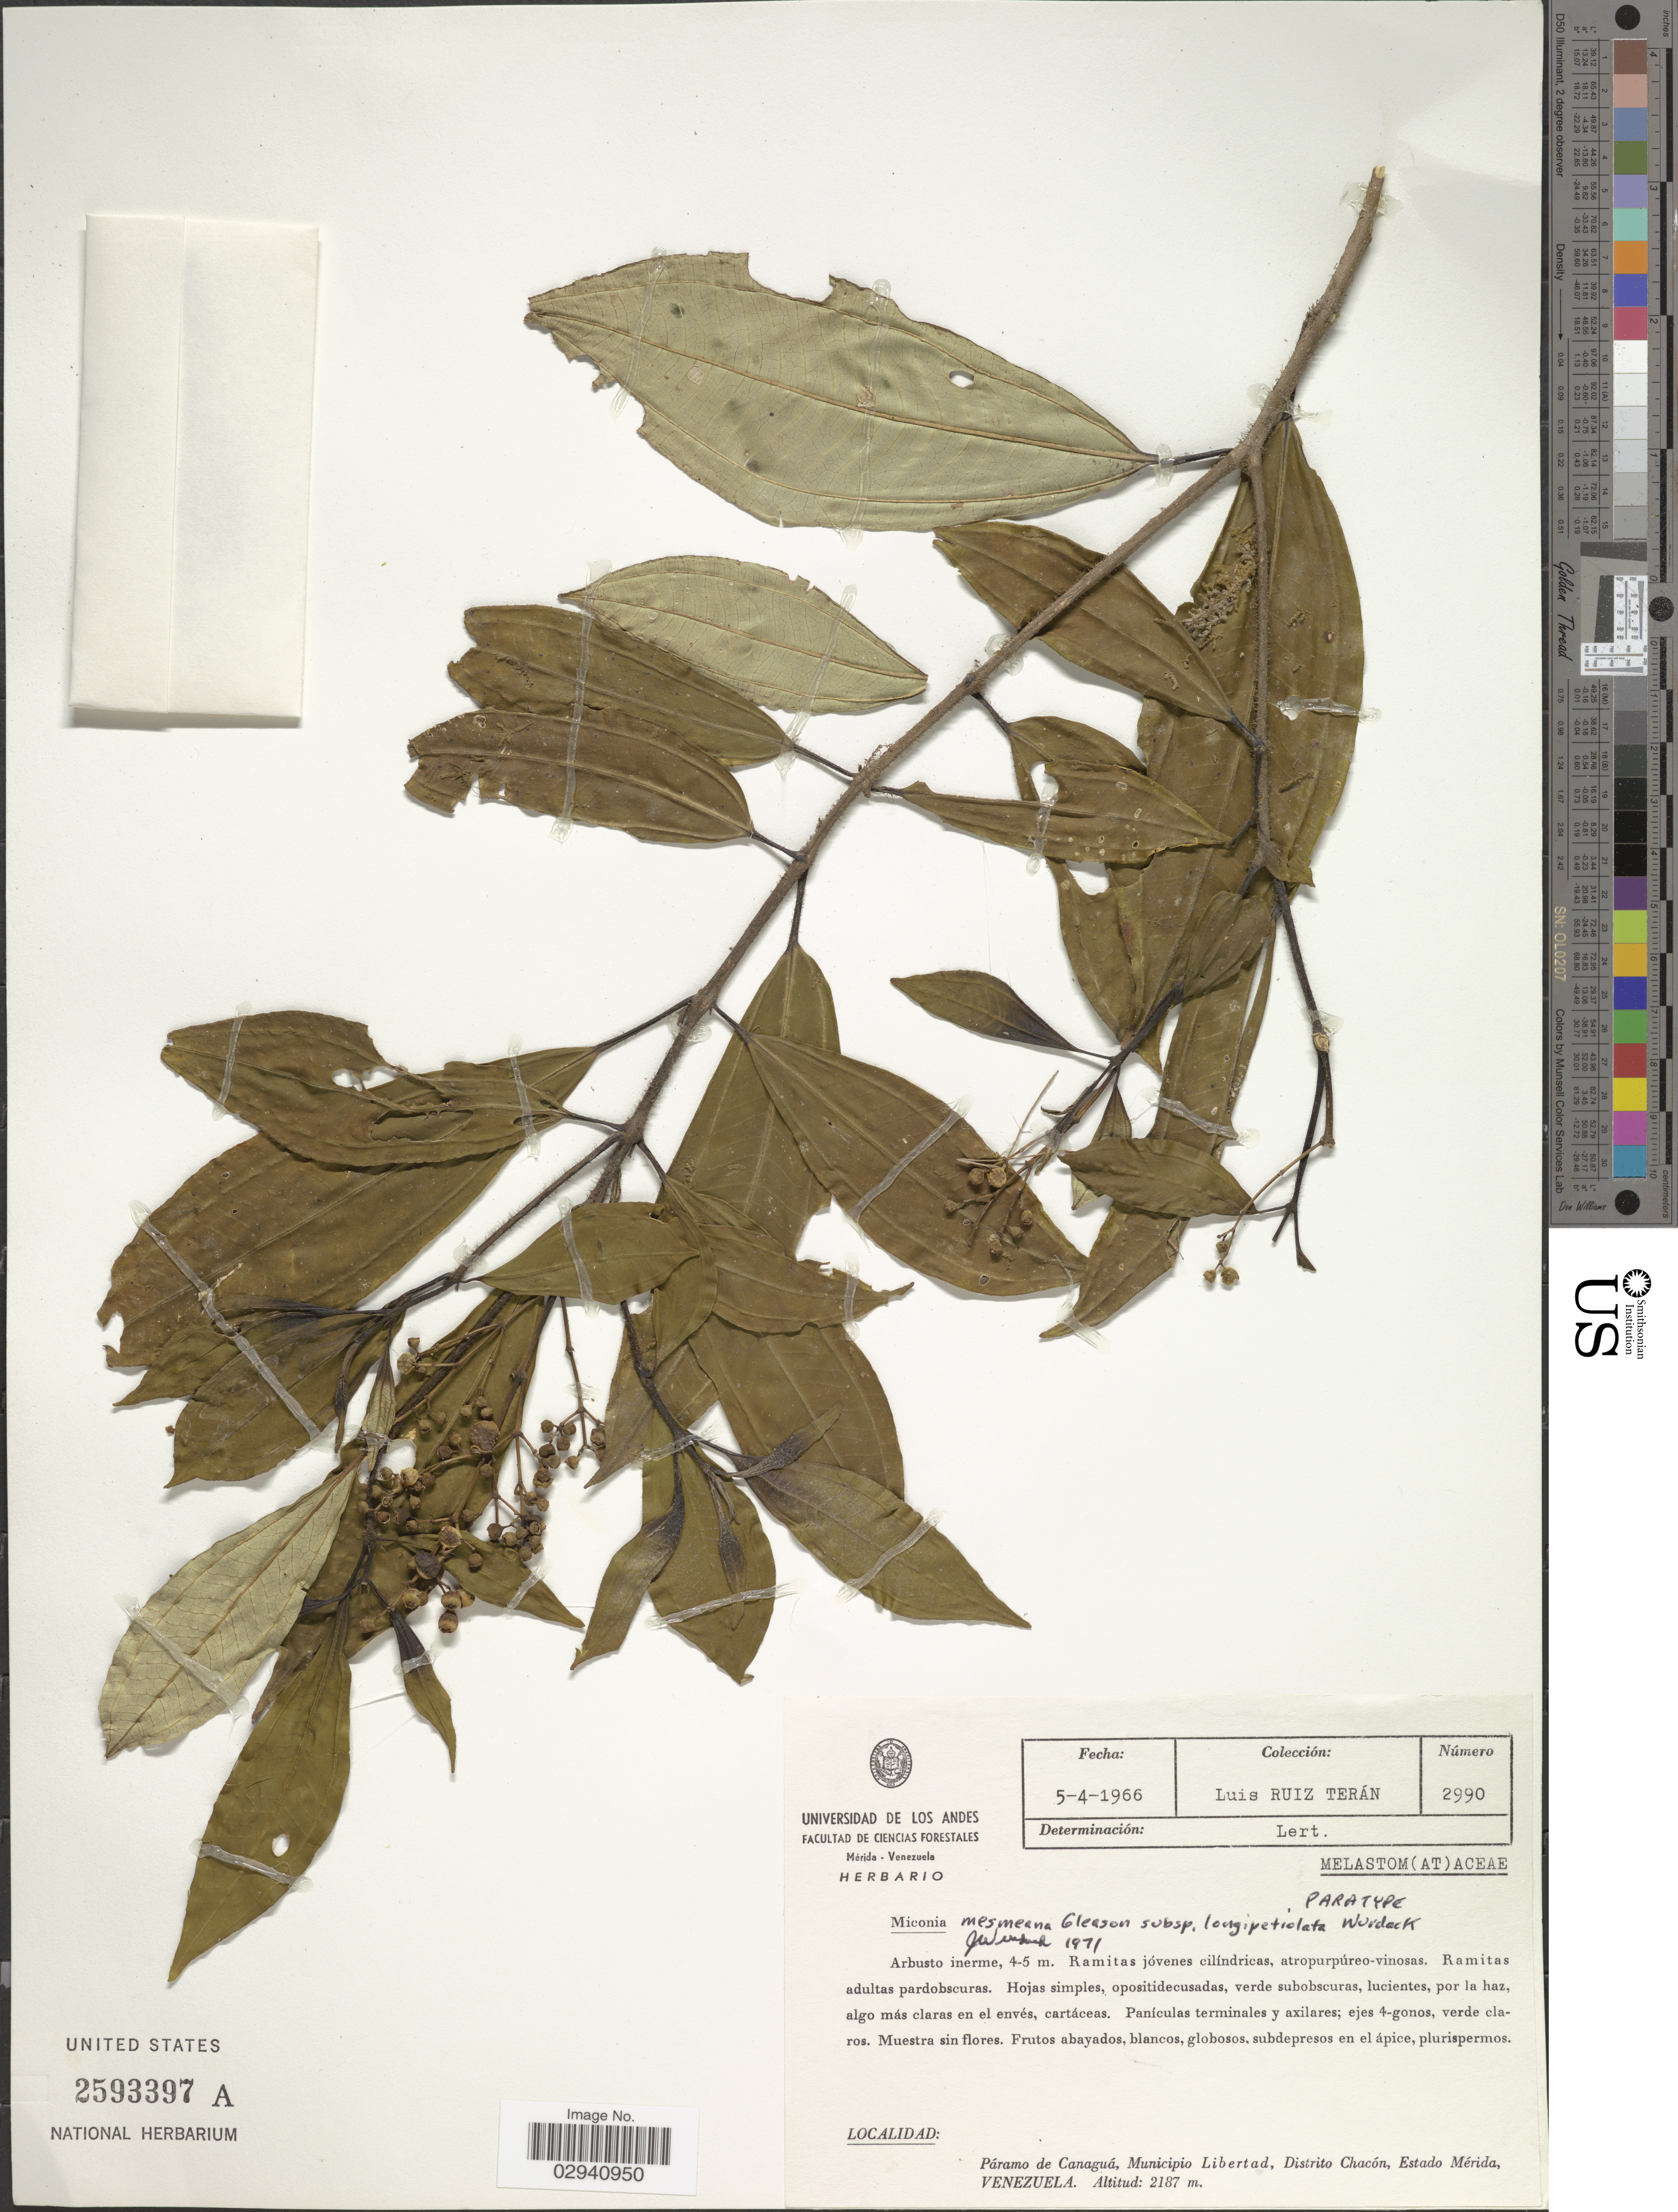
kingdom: Plantae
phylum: Tracheophyta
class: Magnoliopsida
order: Myrtales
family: Melastomataceae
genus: Miconia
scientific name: Miconia mesmeana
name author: Gleason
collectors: L. Teran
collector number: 2990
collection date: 1966-04-05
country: Venezuela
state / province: Mérida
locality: Páramo de Canaguá, Municipio Libertad, Distrito Chacón, Estado Mérida.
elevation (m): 2187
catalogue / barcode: US 2593397A